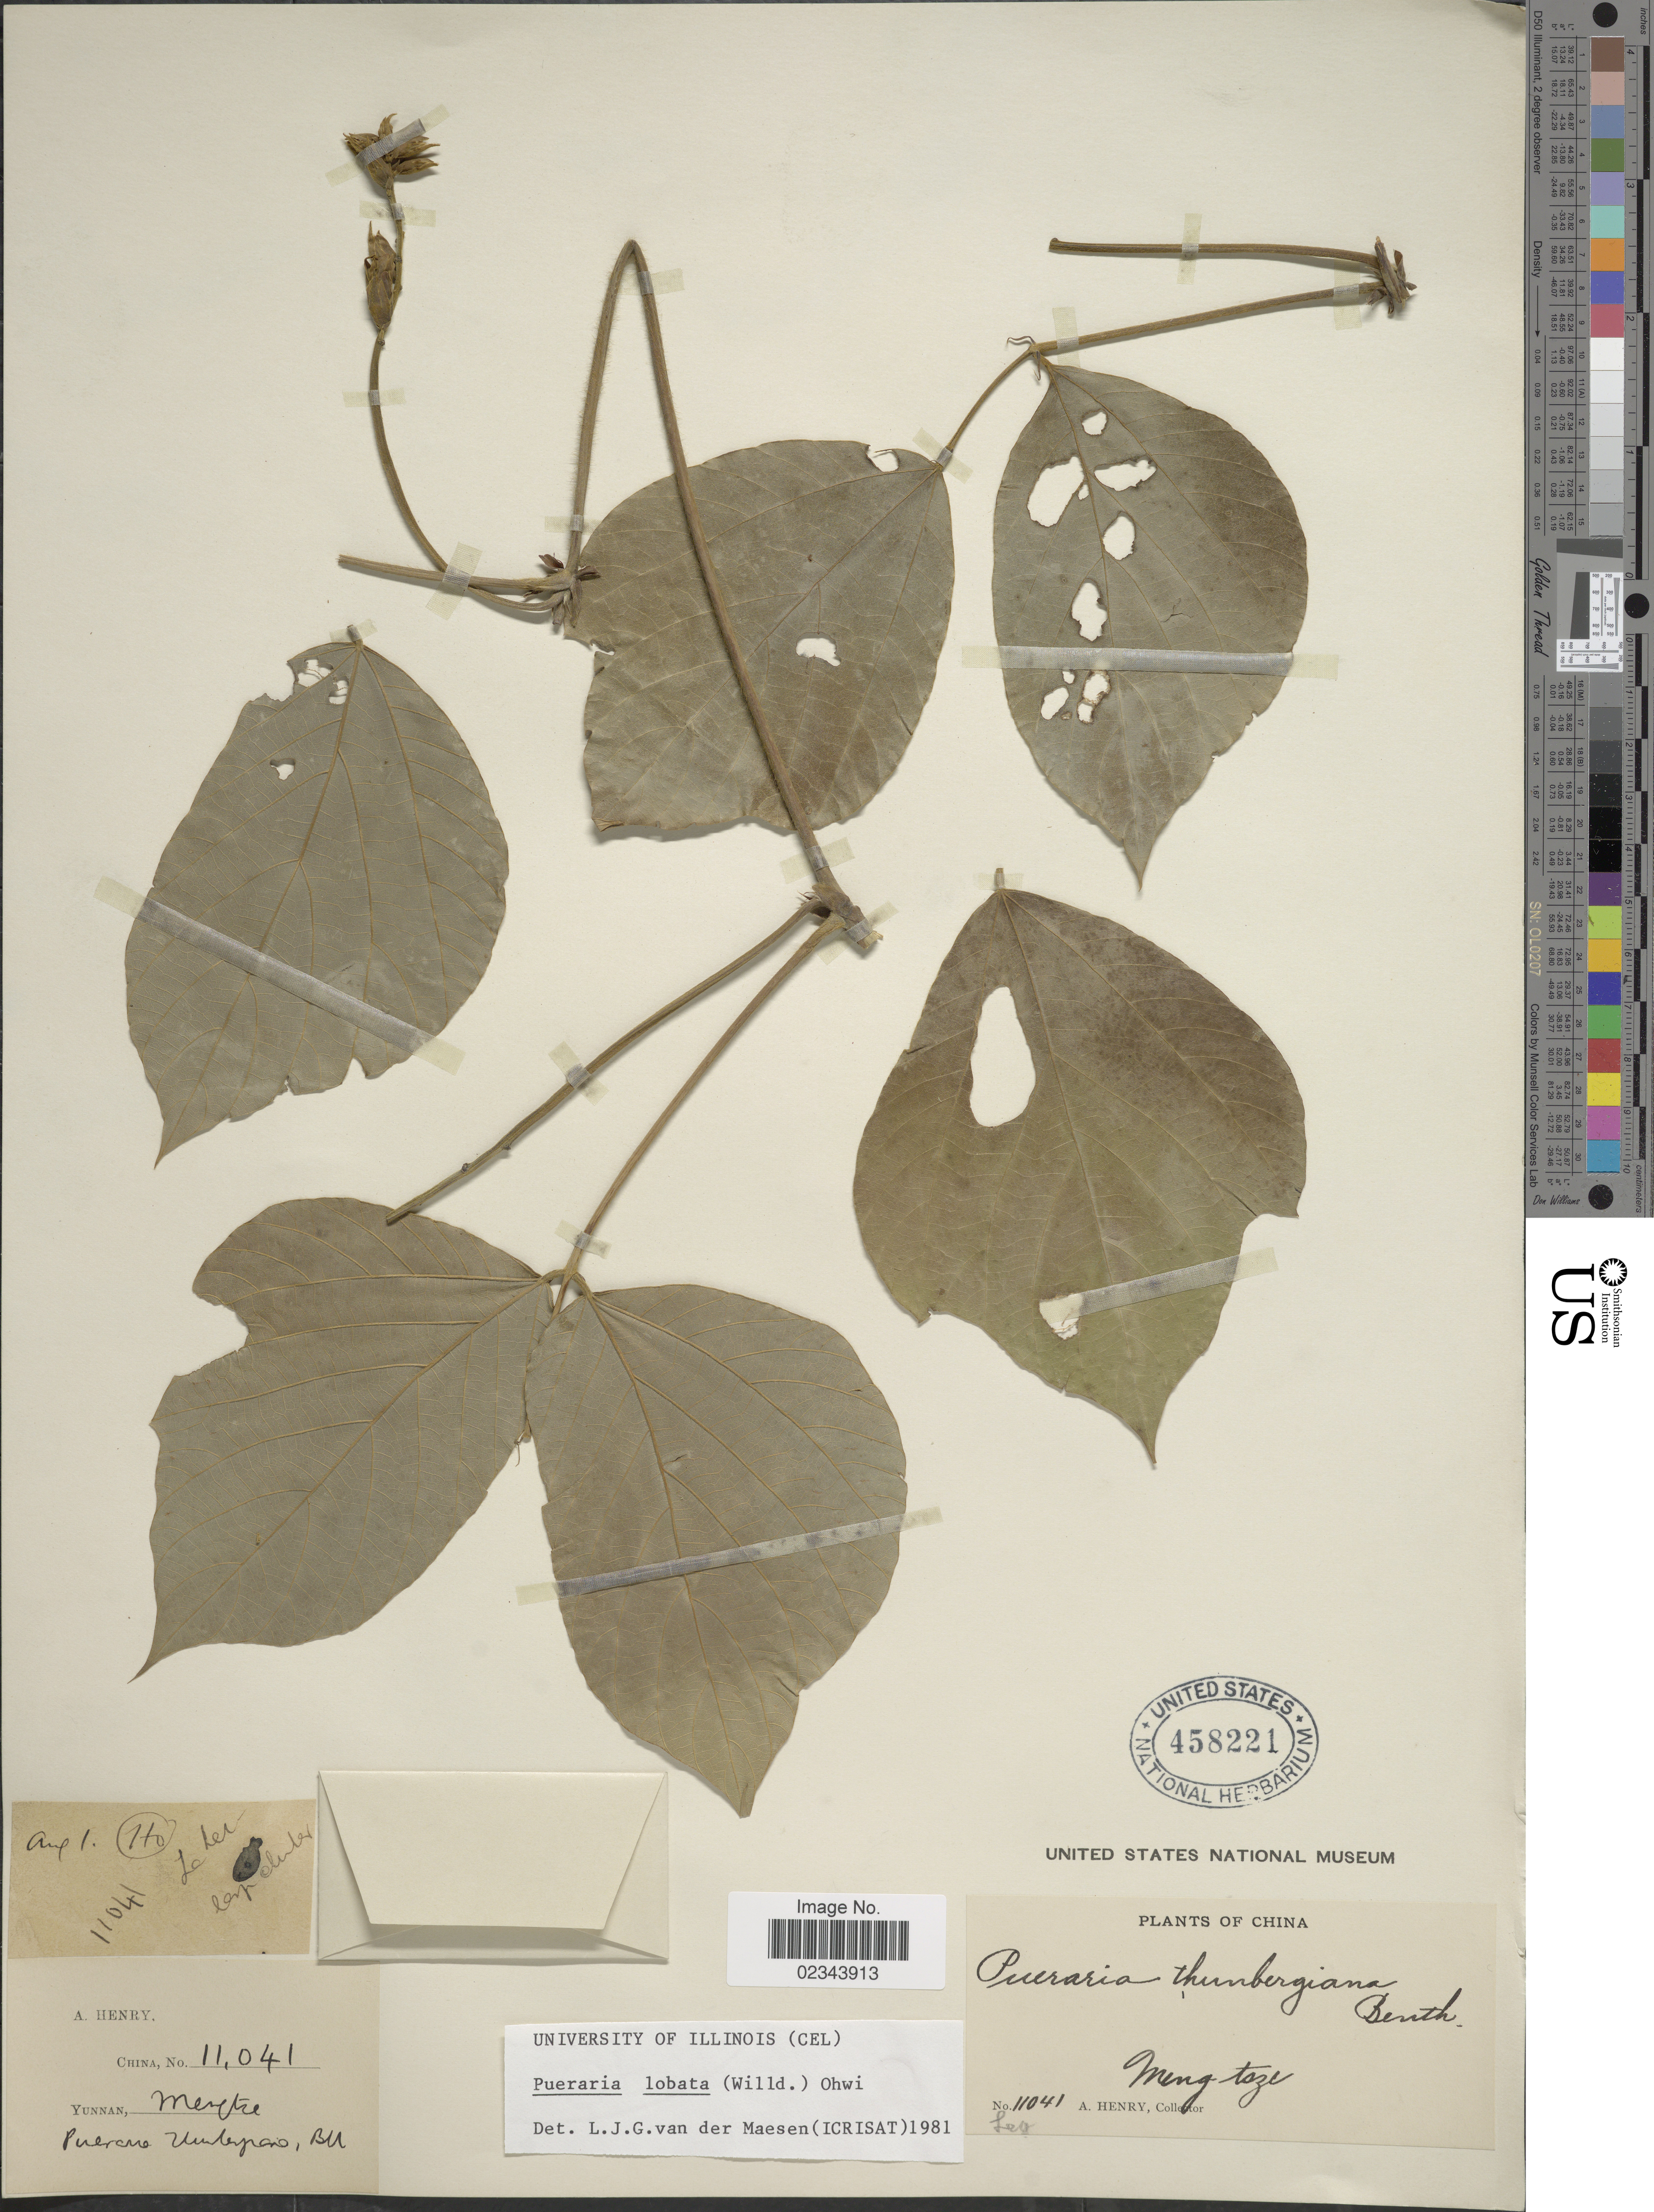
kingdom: Plantae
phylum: Tracheophyta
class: Magnoliopsida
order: Fabales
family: Fabaceae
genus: Pueraria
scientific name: Pueraria lobata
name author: (Willd.) Ohwi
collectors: A. Henry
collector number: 11041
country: China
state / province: Yunnan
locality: Meng-tsze. La her. Ho.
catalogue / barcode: US 458221